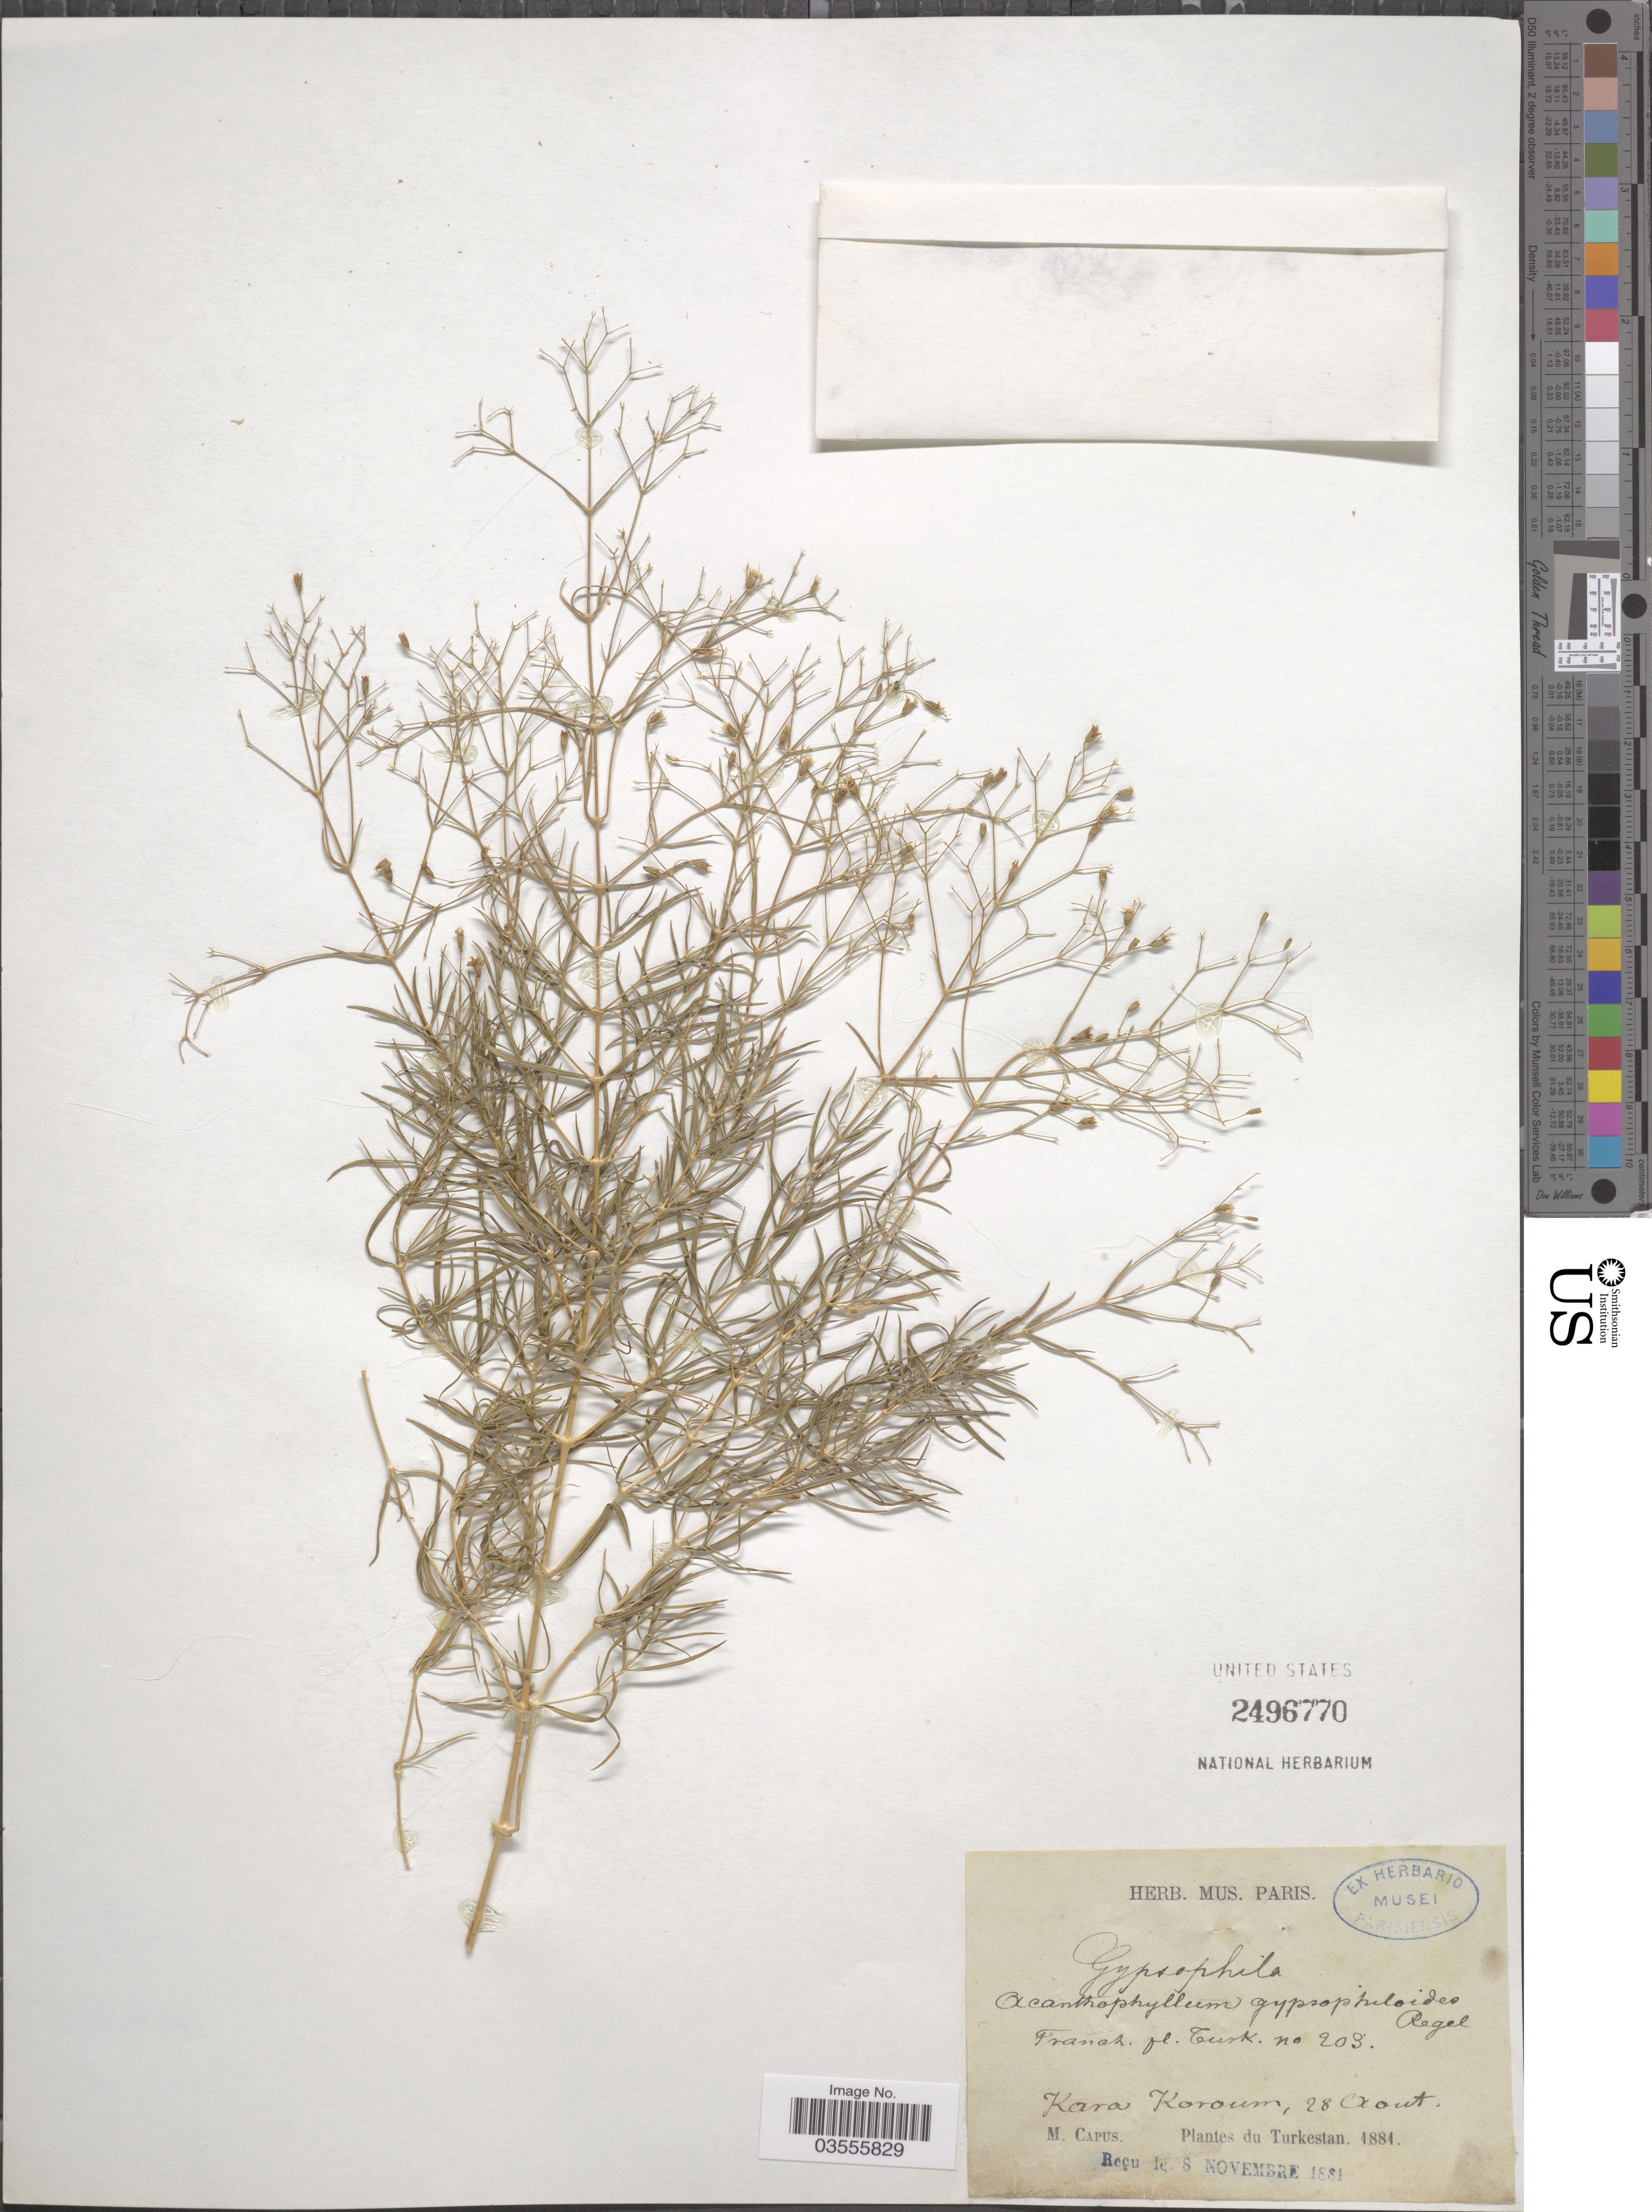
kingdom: Plantae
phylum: Tracheophyta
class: Magnoliopsida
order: Caryophyllales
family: Caryophyllaceae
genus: Acanthophyllum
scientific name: Acanthophyllum gypsophiloides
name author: Regel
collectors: M. Capus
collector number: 203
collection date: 1881-08-28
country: Mongolia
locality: Kara Koroum. Turkestan.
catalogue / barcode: US 2496770